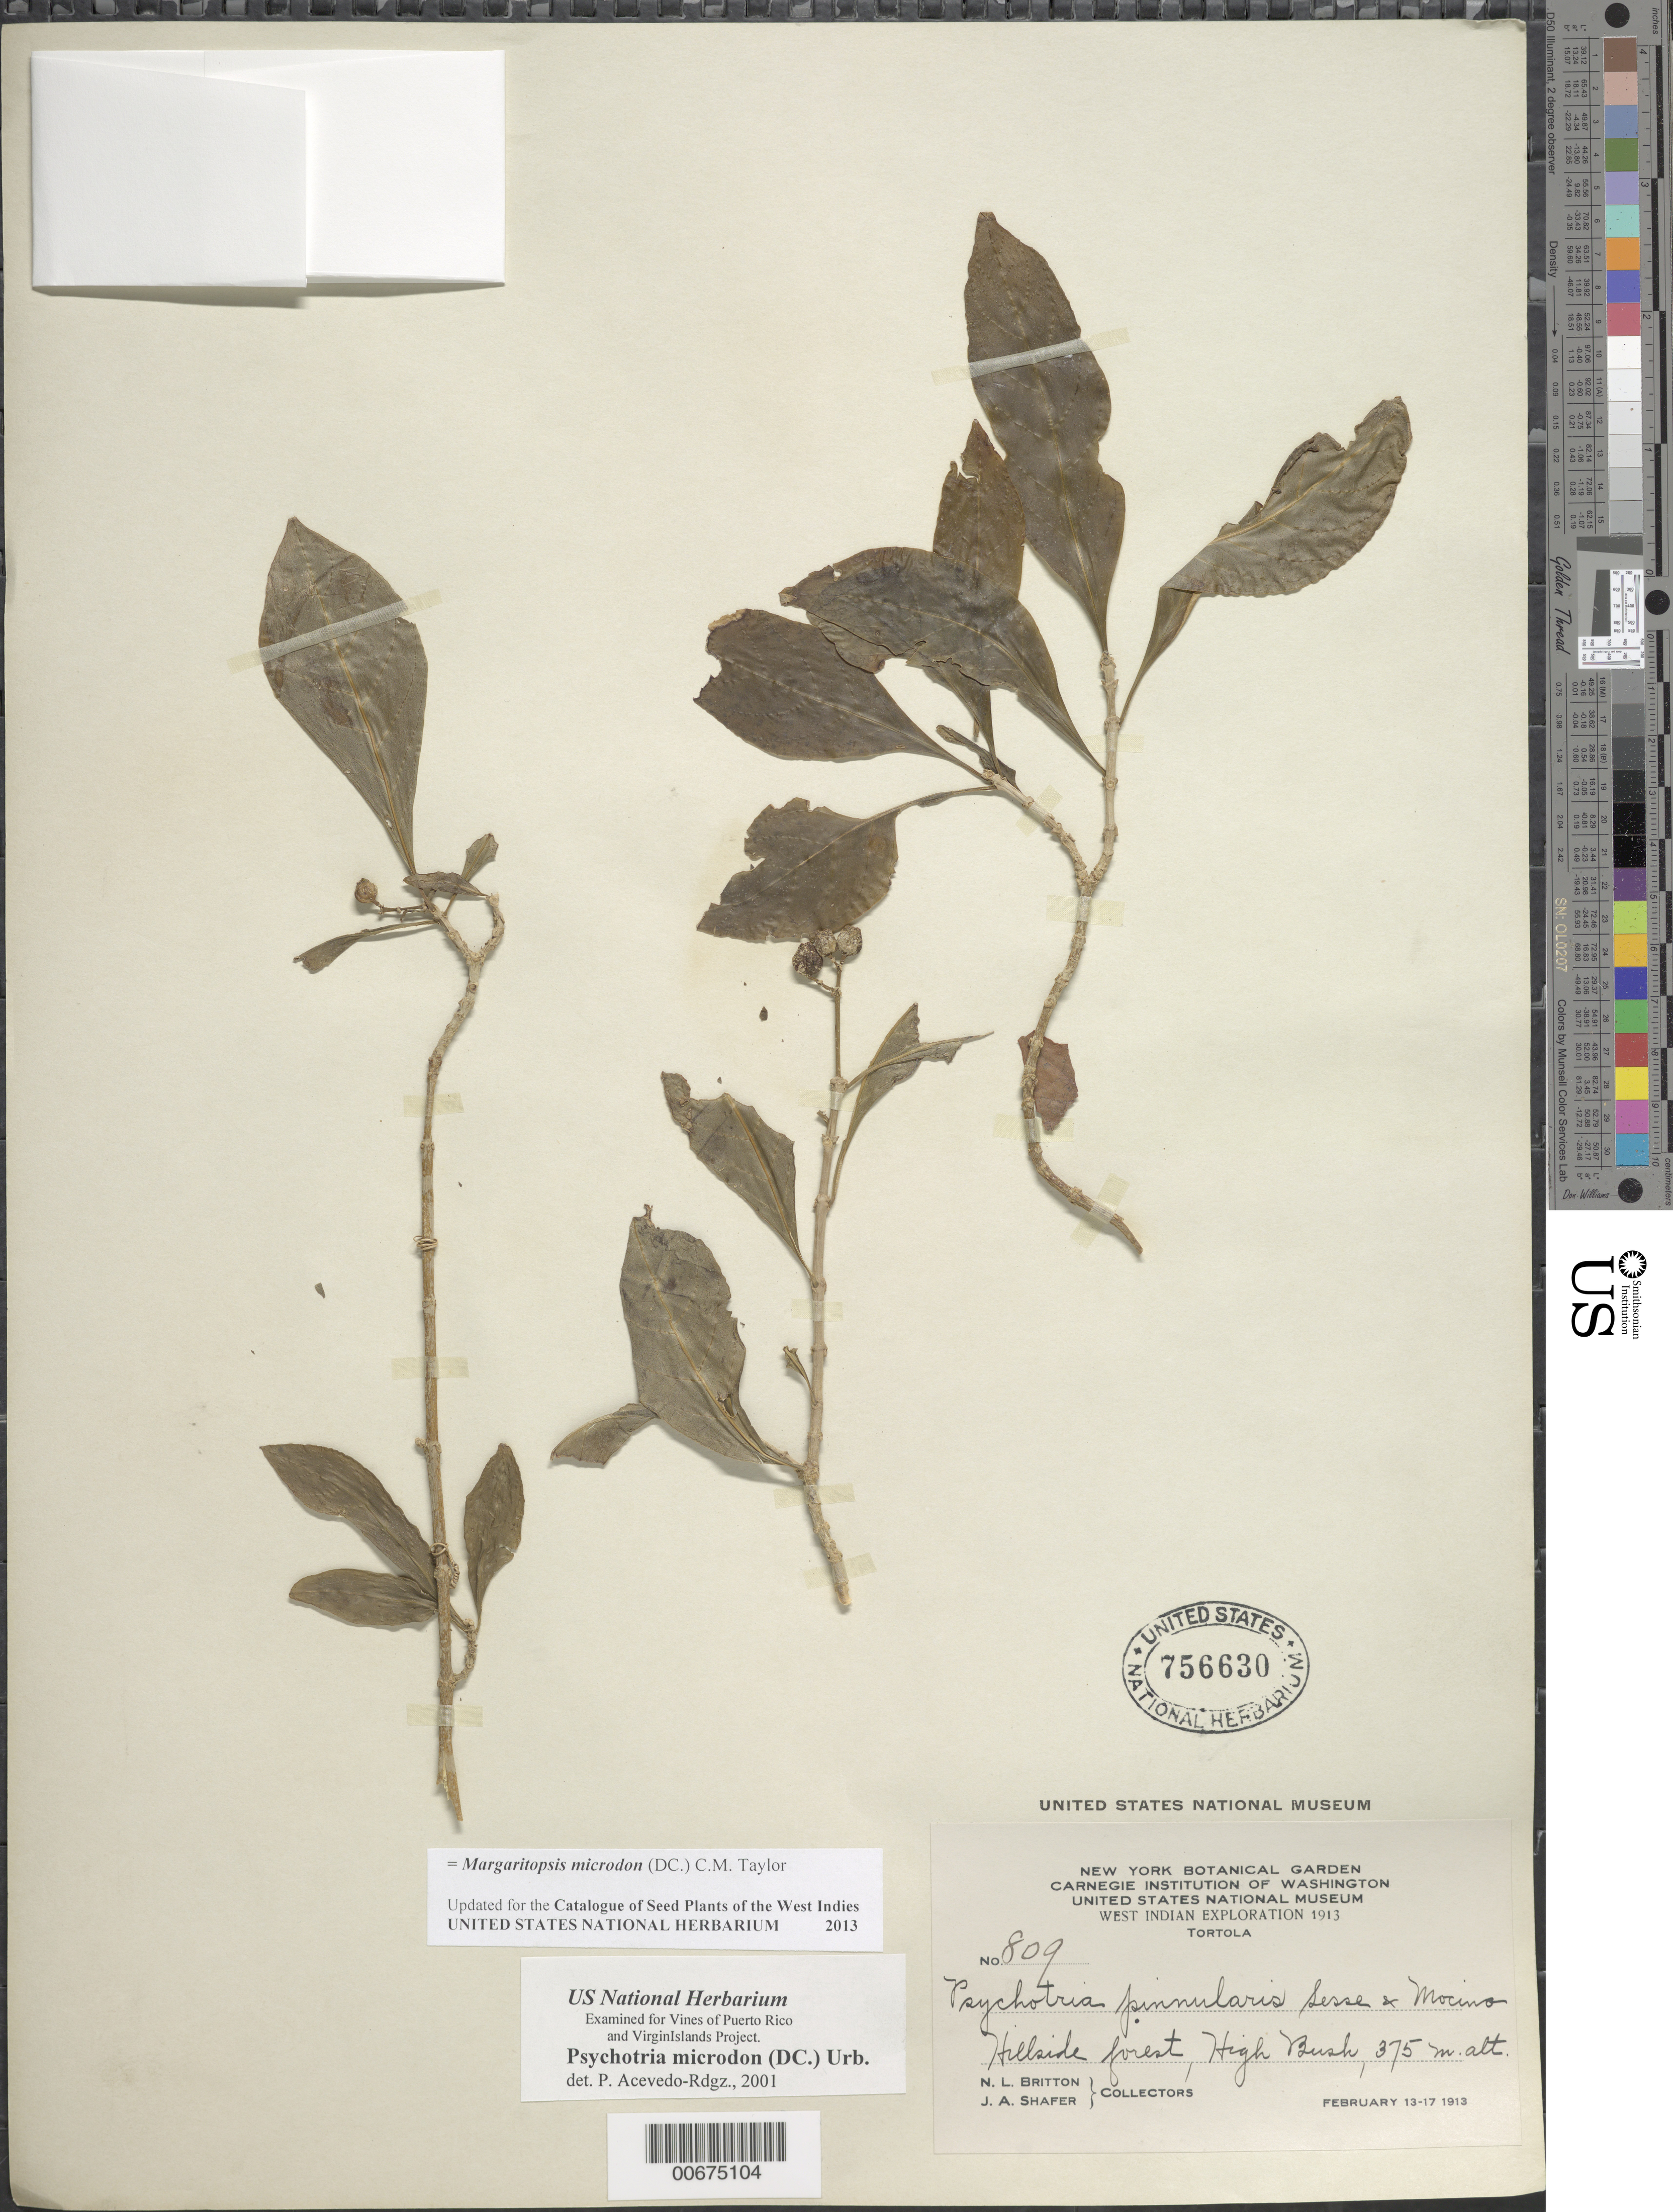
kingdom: Plantae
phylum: Tracheophyta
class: Magnoliopsida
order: Gentianales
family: Rubiaceae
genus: Margaritopsis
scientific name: Margaritopsis microdon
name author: (DC.) C.M. Taylor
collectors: N. Britton & J. A. Shafer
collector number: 809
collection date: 1913-02-13/1913-02-17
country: British Virgin Islands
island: Tortola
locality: High Bush.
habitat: Hillside forest.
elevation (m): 375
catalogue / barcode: US 756630